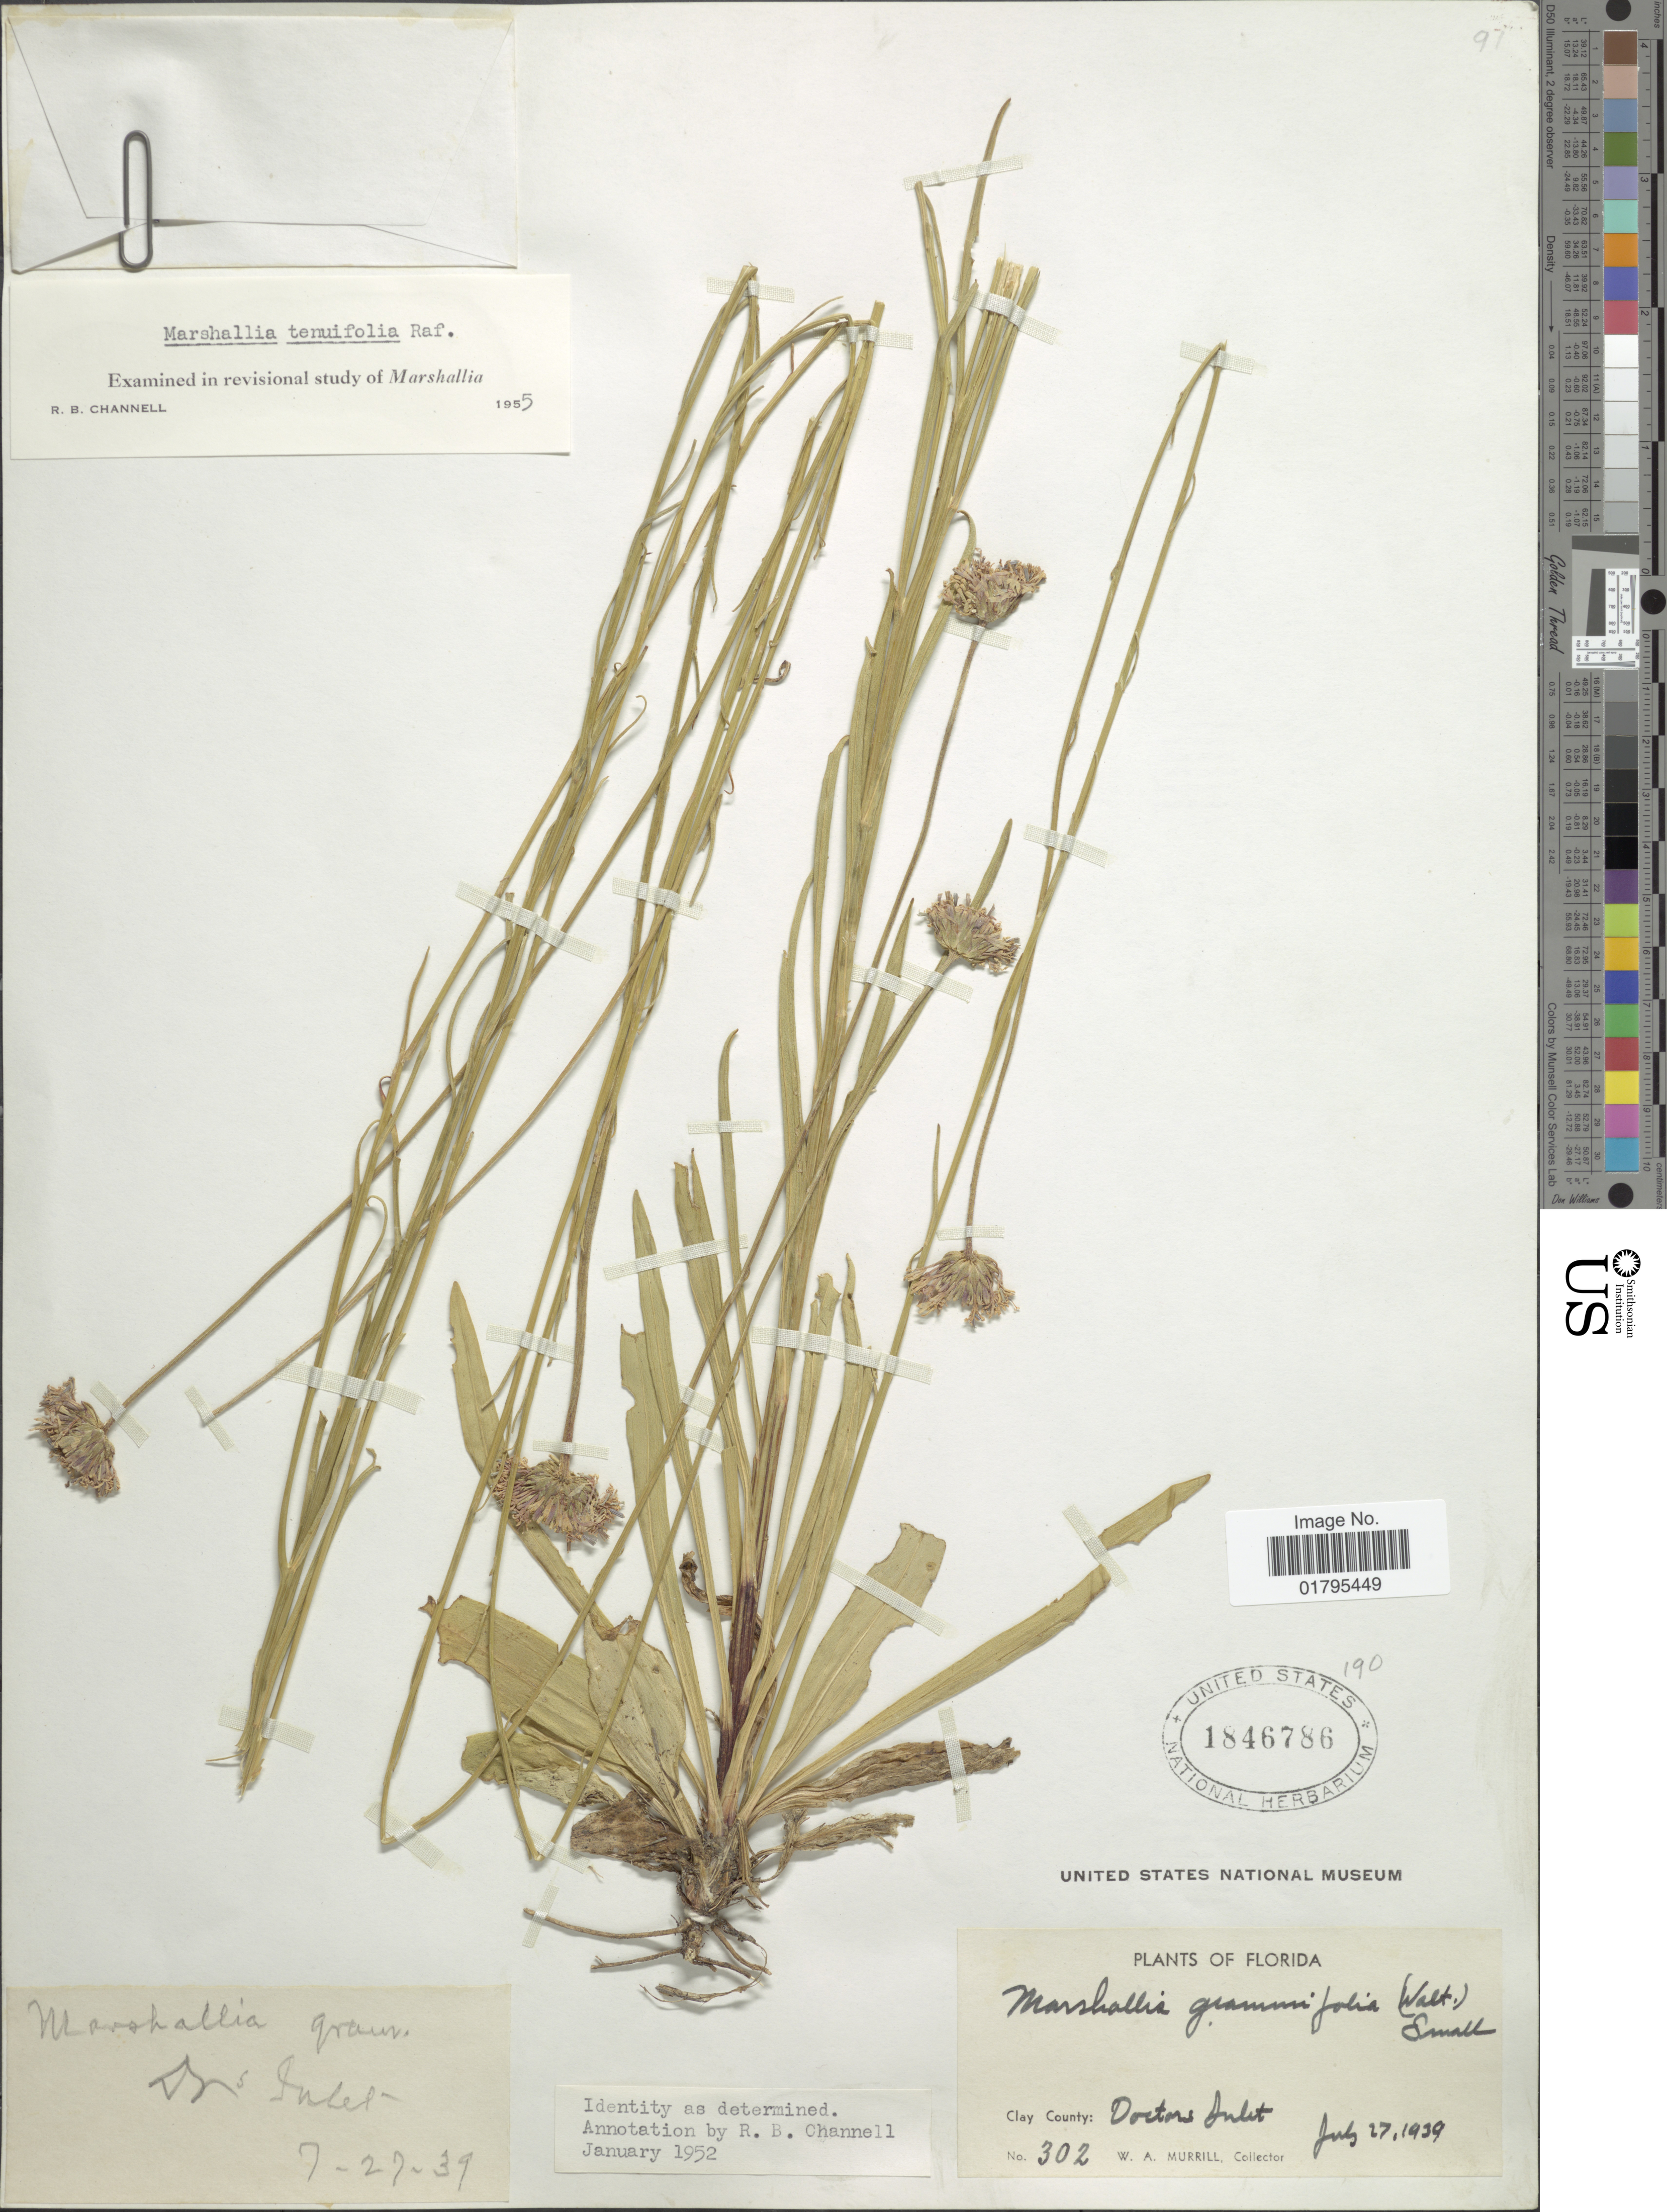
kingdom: Plantae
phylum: Tracheophyta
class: Magnoliopsida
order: Asterales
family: Asteraceae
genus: Marshallia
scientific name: Marshallia tenuifolia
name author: Raf.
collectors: W. A. Murrill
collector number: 302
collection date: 1939-07-27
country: United States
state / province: Florida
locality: Clay County: Doctors Julet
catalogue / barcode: US 1846786